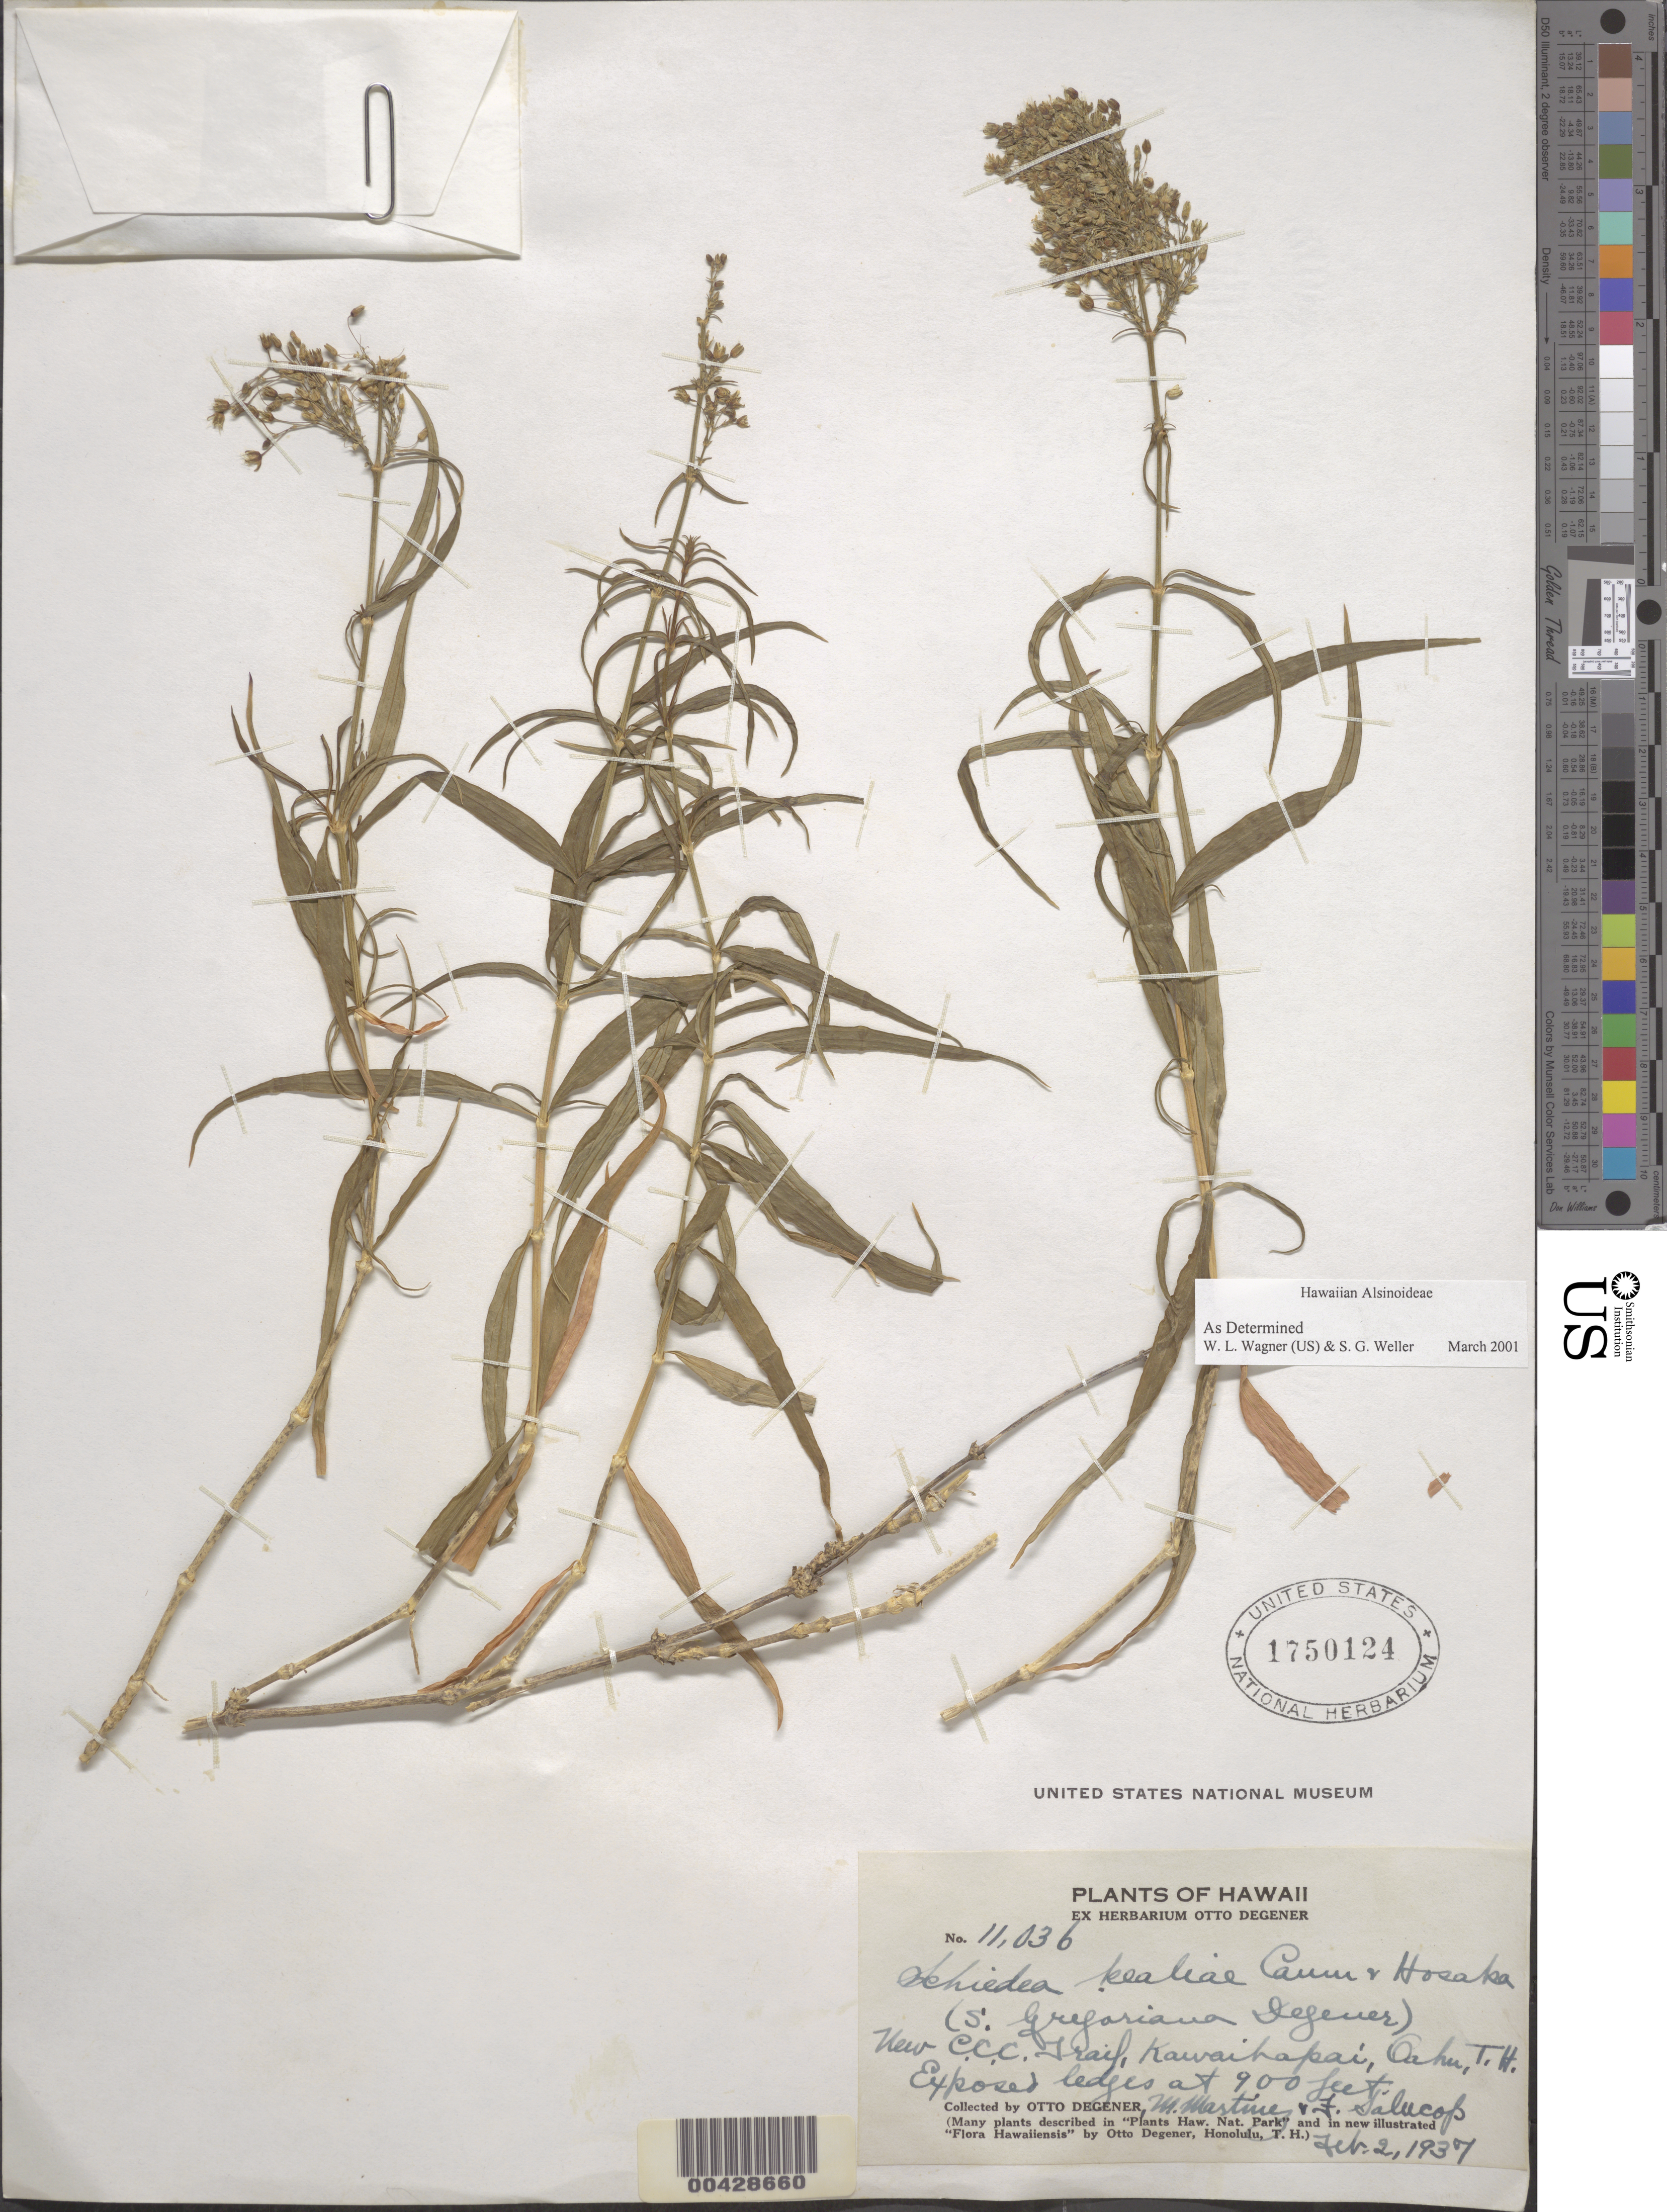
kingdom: Plantae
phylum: Tracheophyta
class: Magnoliopsida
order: Caryophyllales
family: Caryophyllaceae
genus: Schiedea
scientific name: Schiedea kealiae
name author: Caum & Hosaka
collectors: O. Degener, M. Martínez M. & F. Salucop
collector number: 11036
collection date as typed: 2 Feb 1937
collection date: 1937-02-02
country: United States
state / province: Hawaii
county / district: Honolulu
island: Oahu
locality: New C.C.C. Trail, Kawaihapai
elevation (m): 2953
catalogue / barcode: US 1750124